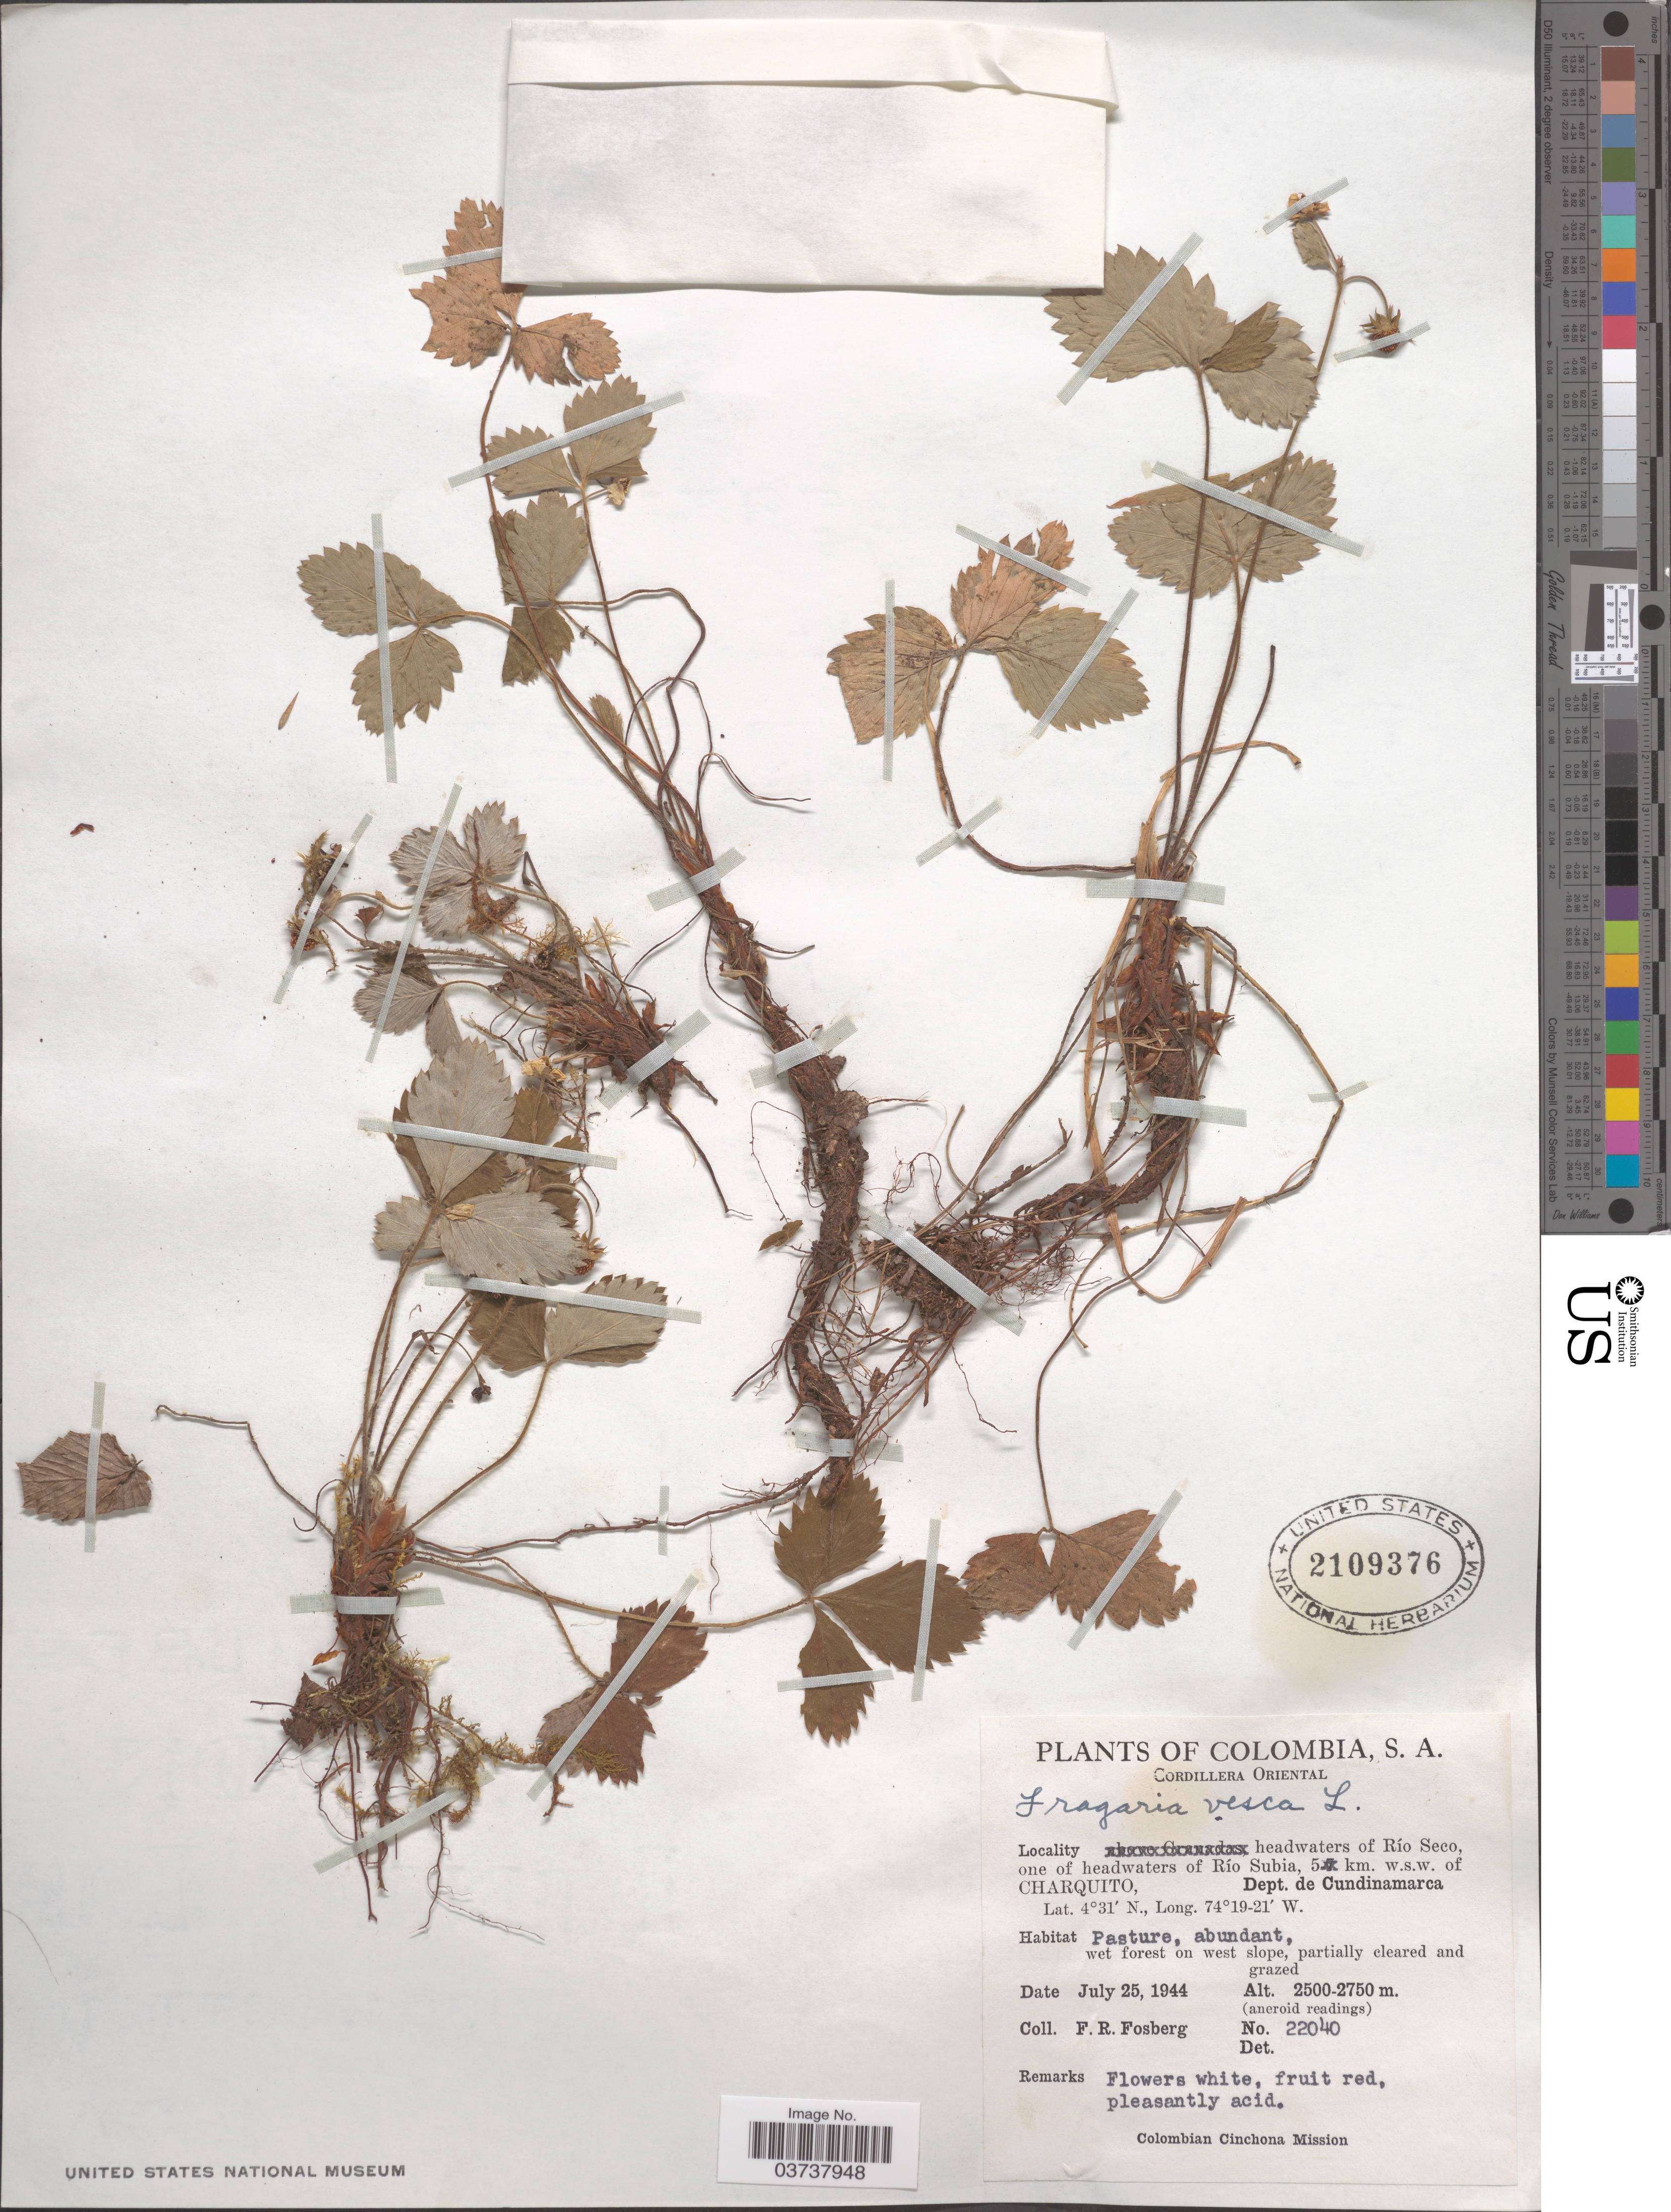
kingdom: Plantae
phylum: Tracheophyta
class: Magnoliopsida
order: Rosales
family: Rosaceae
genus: Fragaria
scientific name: Fragaria vesca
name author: L.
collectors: F. R. Fosberg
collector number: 22040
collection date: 1944-07-25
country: Colombia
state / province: Cundinamarca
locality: Cordillera Oriental. Headwaters of Río Seco, one of headwaters of Río Subia, 5 km. w.s.w of Charquito, Dept. de Cundinamarca.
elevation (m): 2500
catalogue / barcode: US 2109376